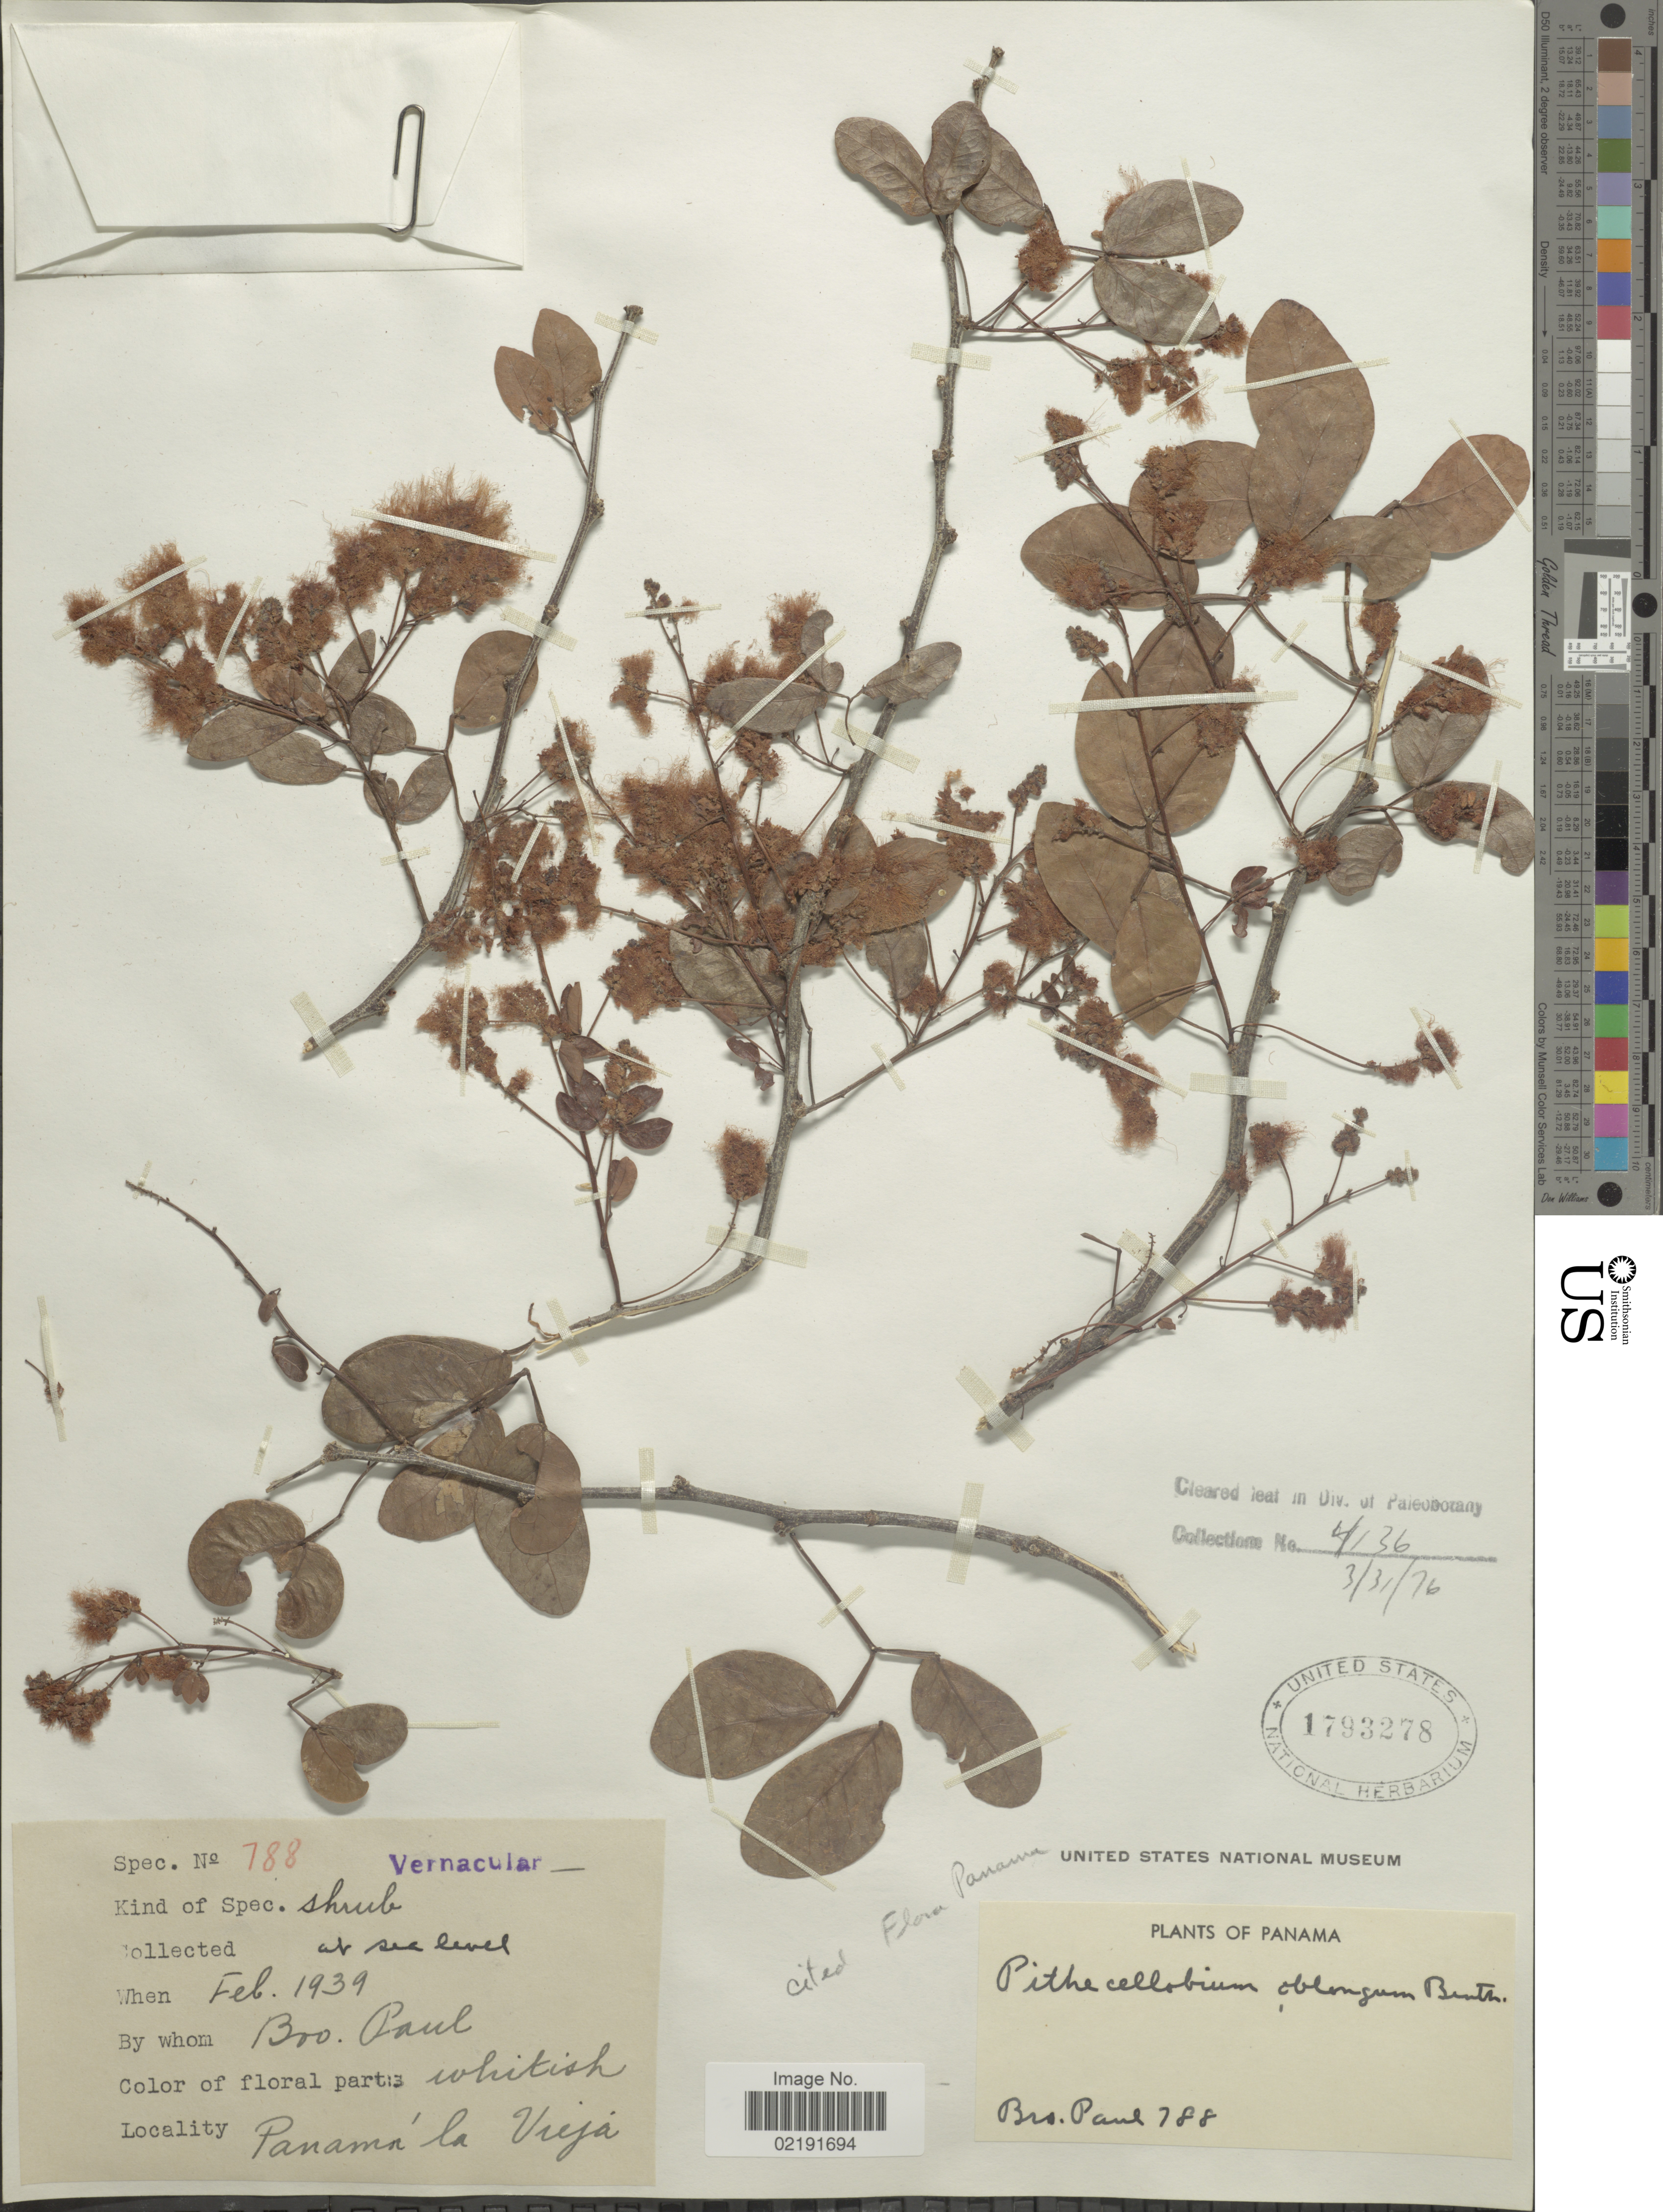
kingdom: Plantae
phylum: Tracheophyta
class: Magnoliopsida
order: Fabales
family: Fabaceae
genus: Pithecellobium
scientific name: Pithecellobium oblongum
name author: Benth.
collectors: B. Paul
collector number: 788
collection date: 1939-02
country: Panama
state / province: Panamá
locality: Panama' la Vieja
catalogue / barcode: US 1793278